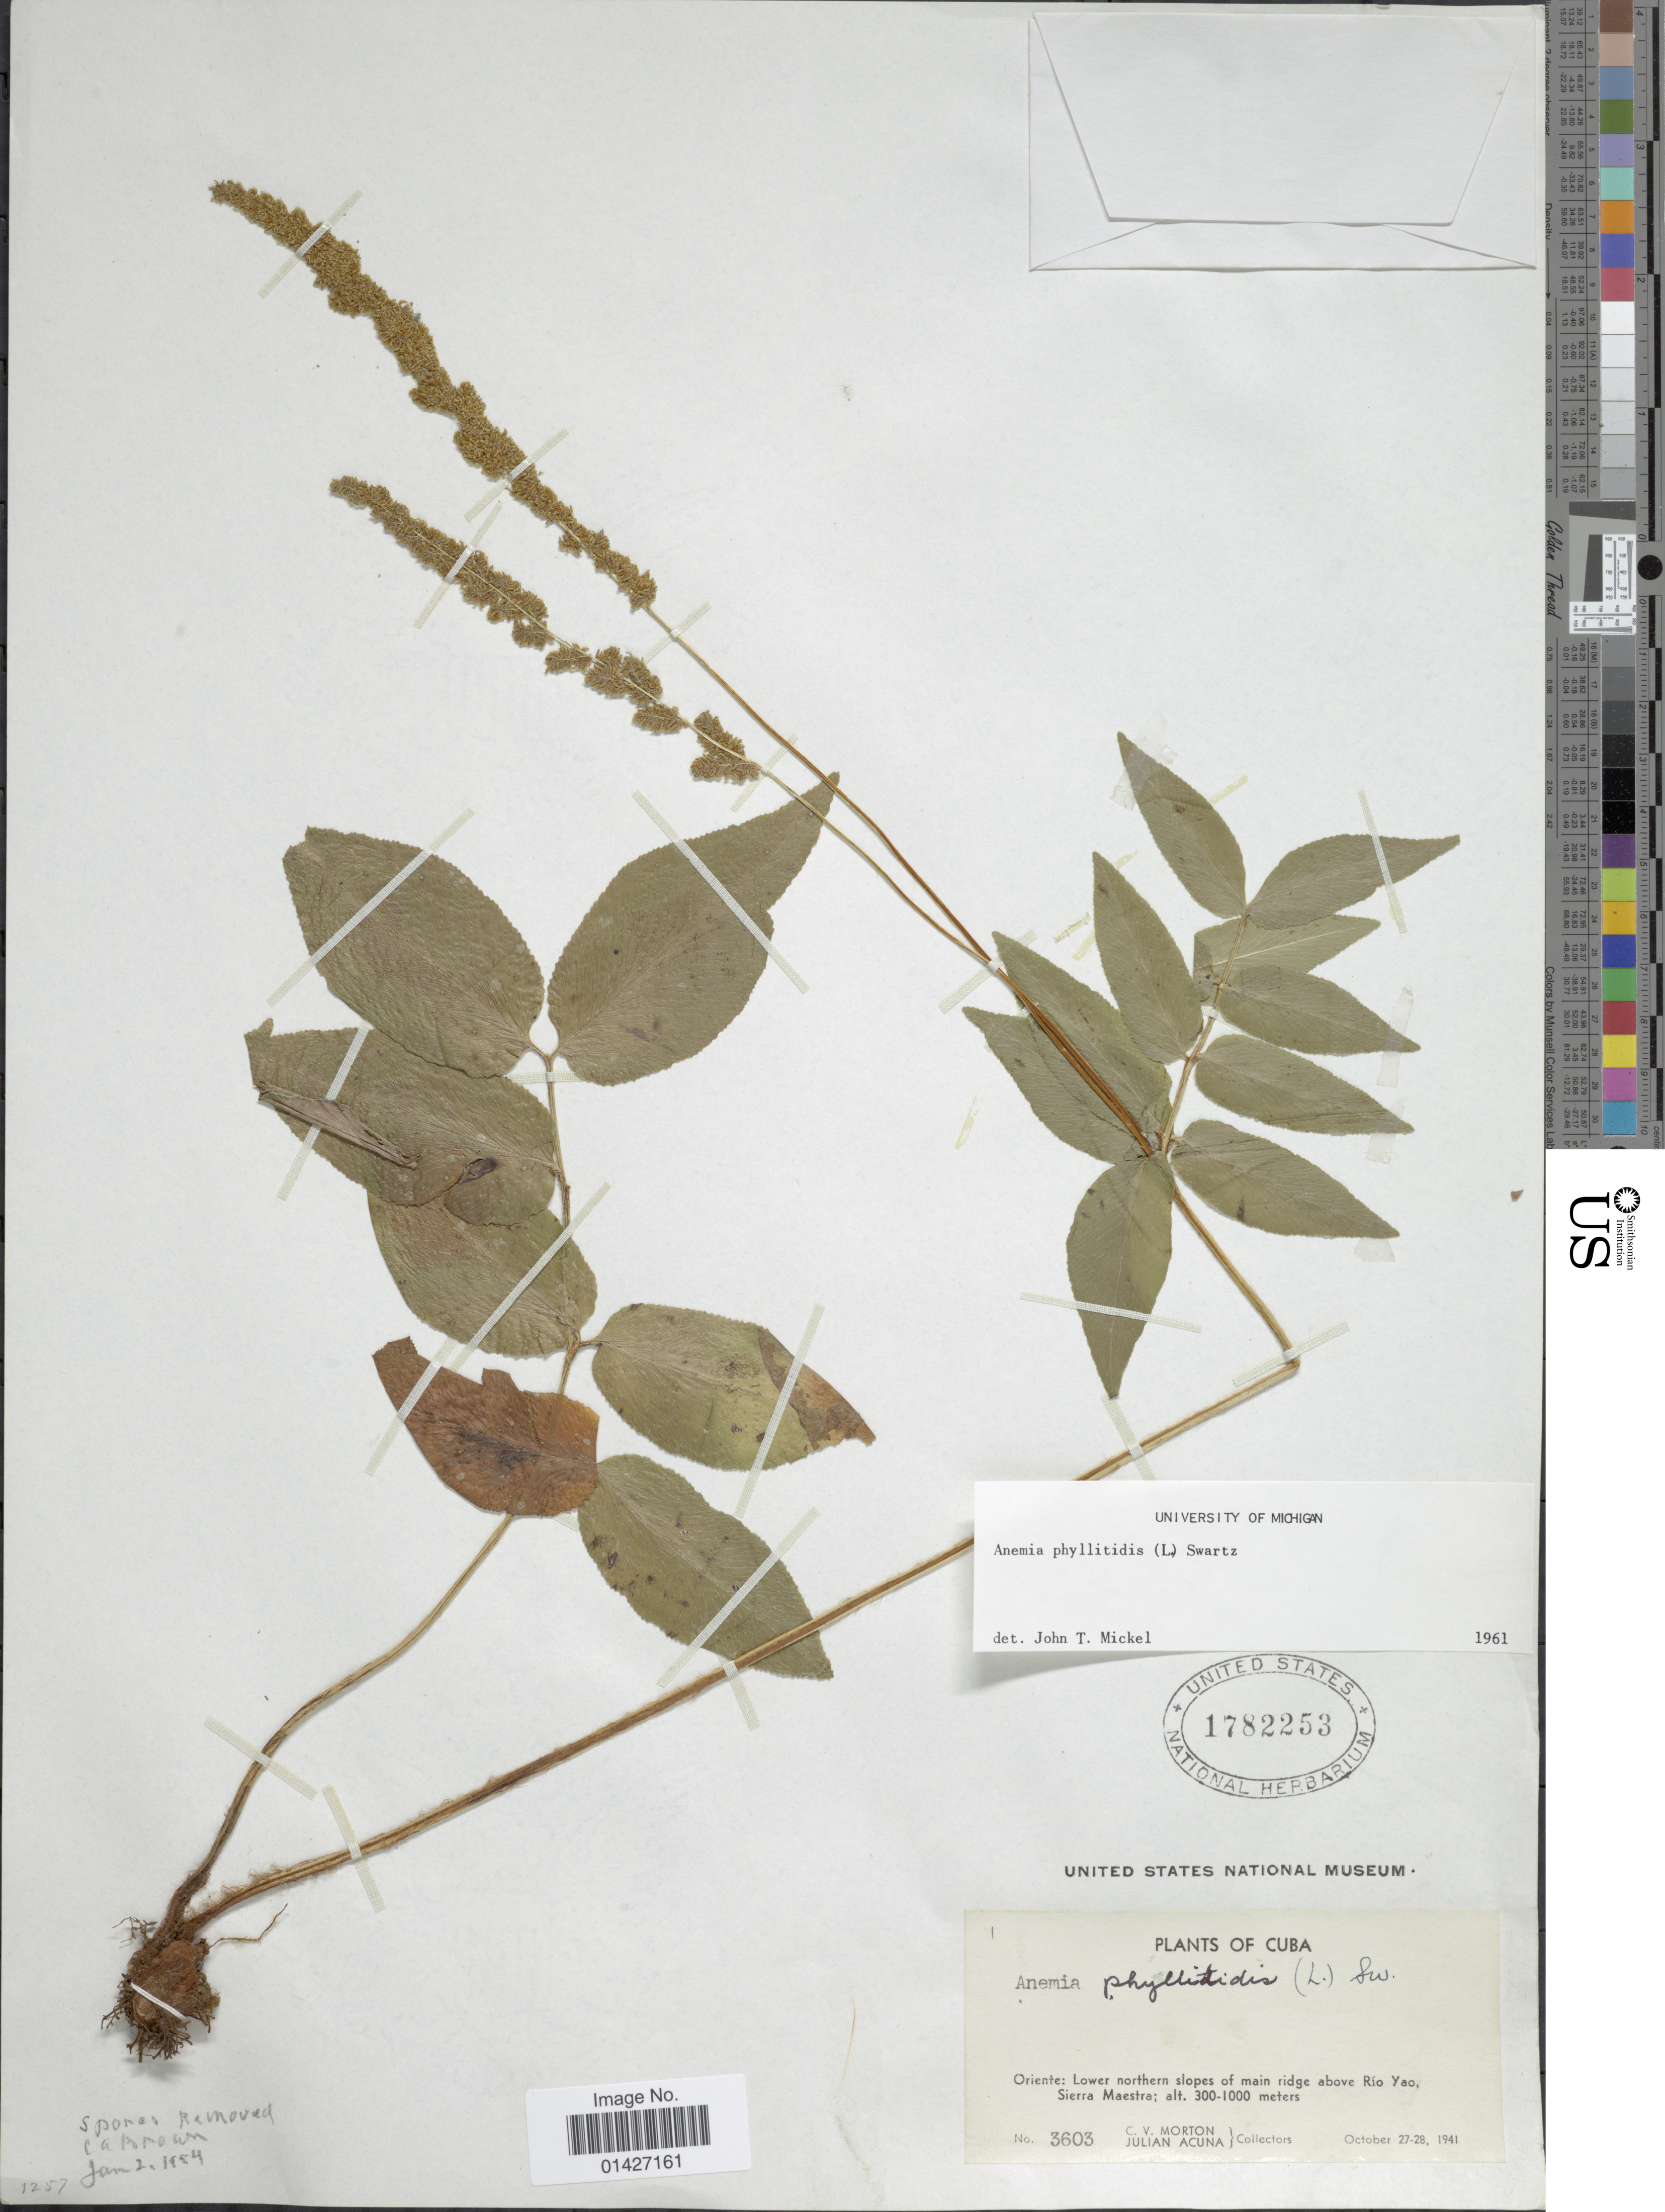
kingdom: Plantae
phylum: Tracheophyta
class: Polypodiopsida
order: Schizaeales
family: Anemiaceae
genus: Anemia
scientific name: Anemia phyllitidis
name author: (L.) Sw.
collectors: C. V. Morton & J. B. Acuña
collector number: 3603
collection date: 1941-10-27/1941-10-28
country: Cuba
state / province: Oriente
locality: Lower northern slopes of main ridge above Rio Yao, Sierra Maestra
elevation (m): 300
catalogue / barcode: US 1782253